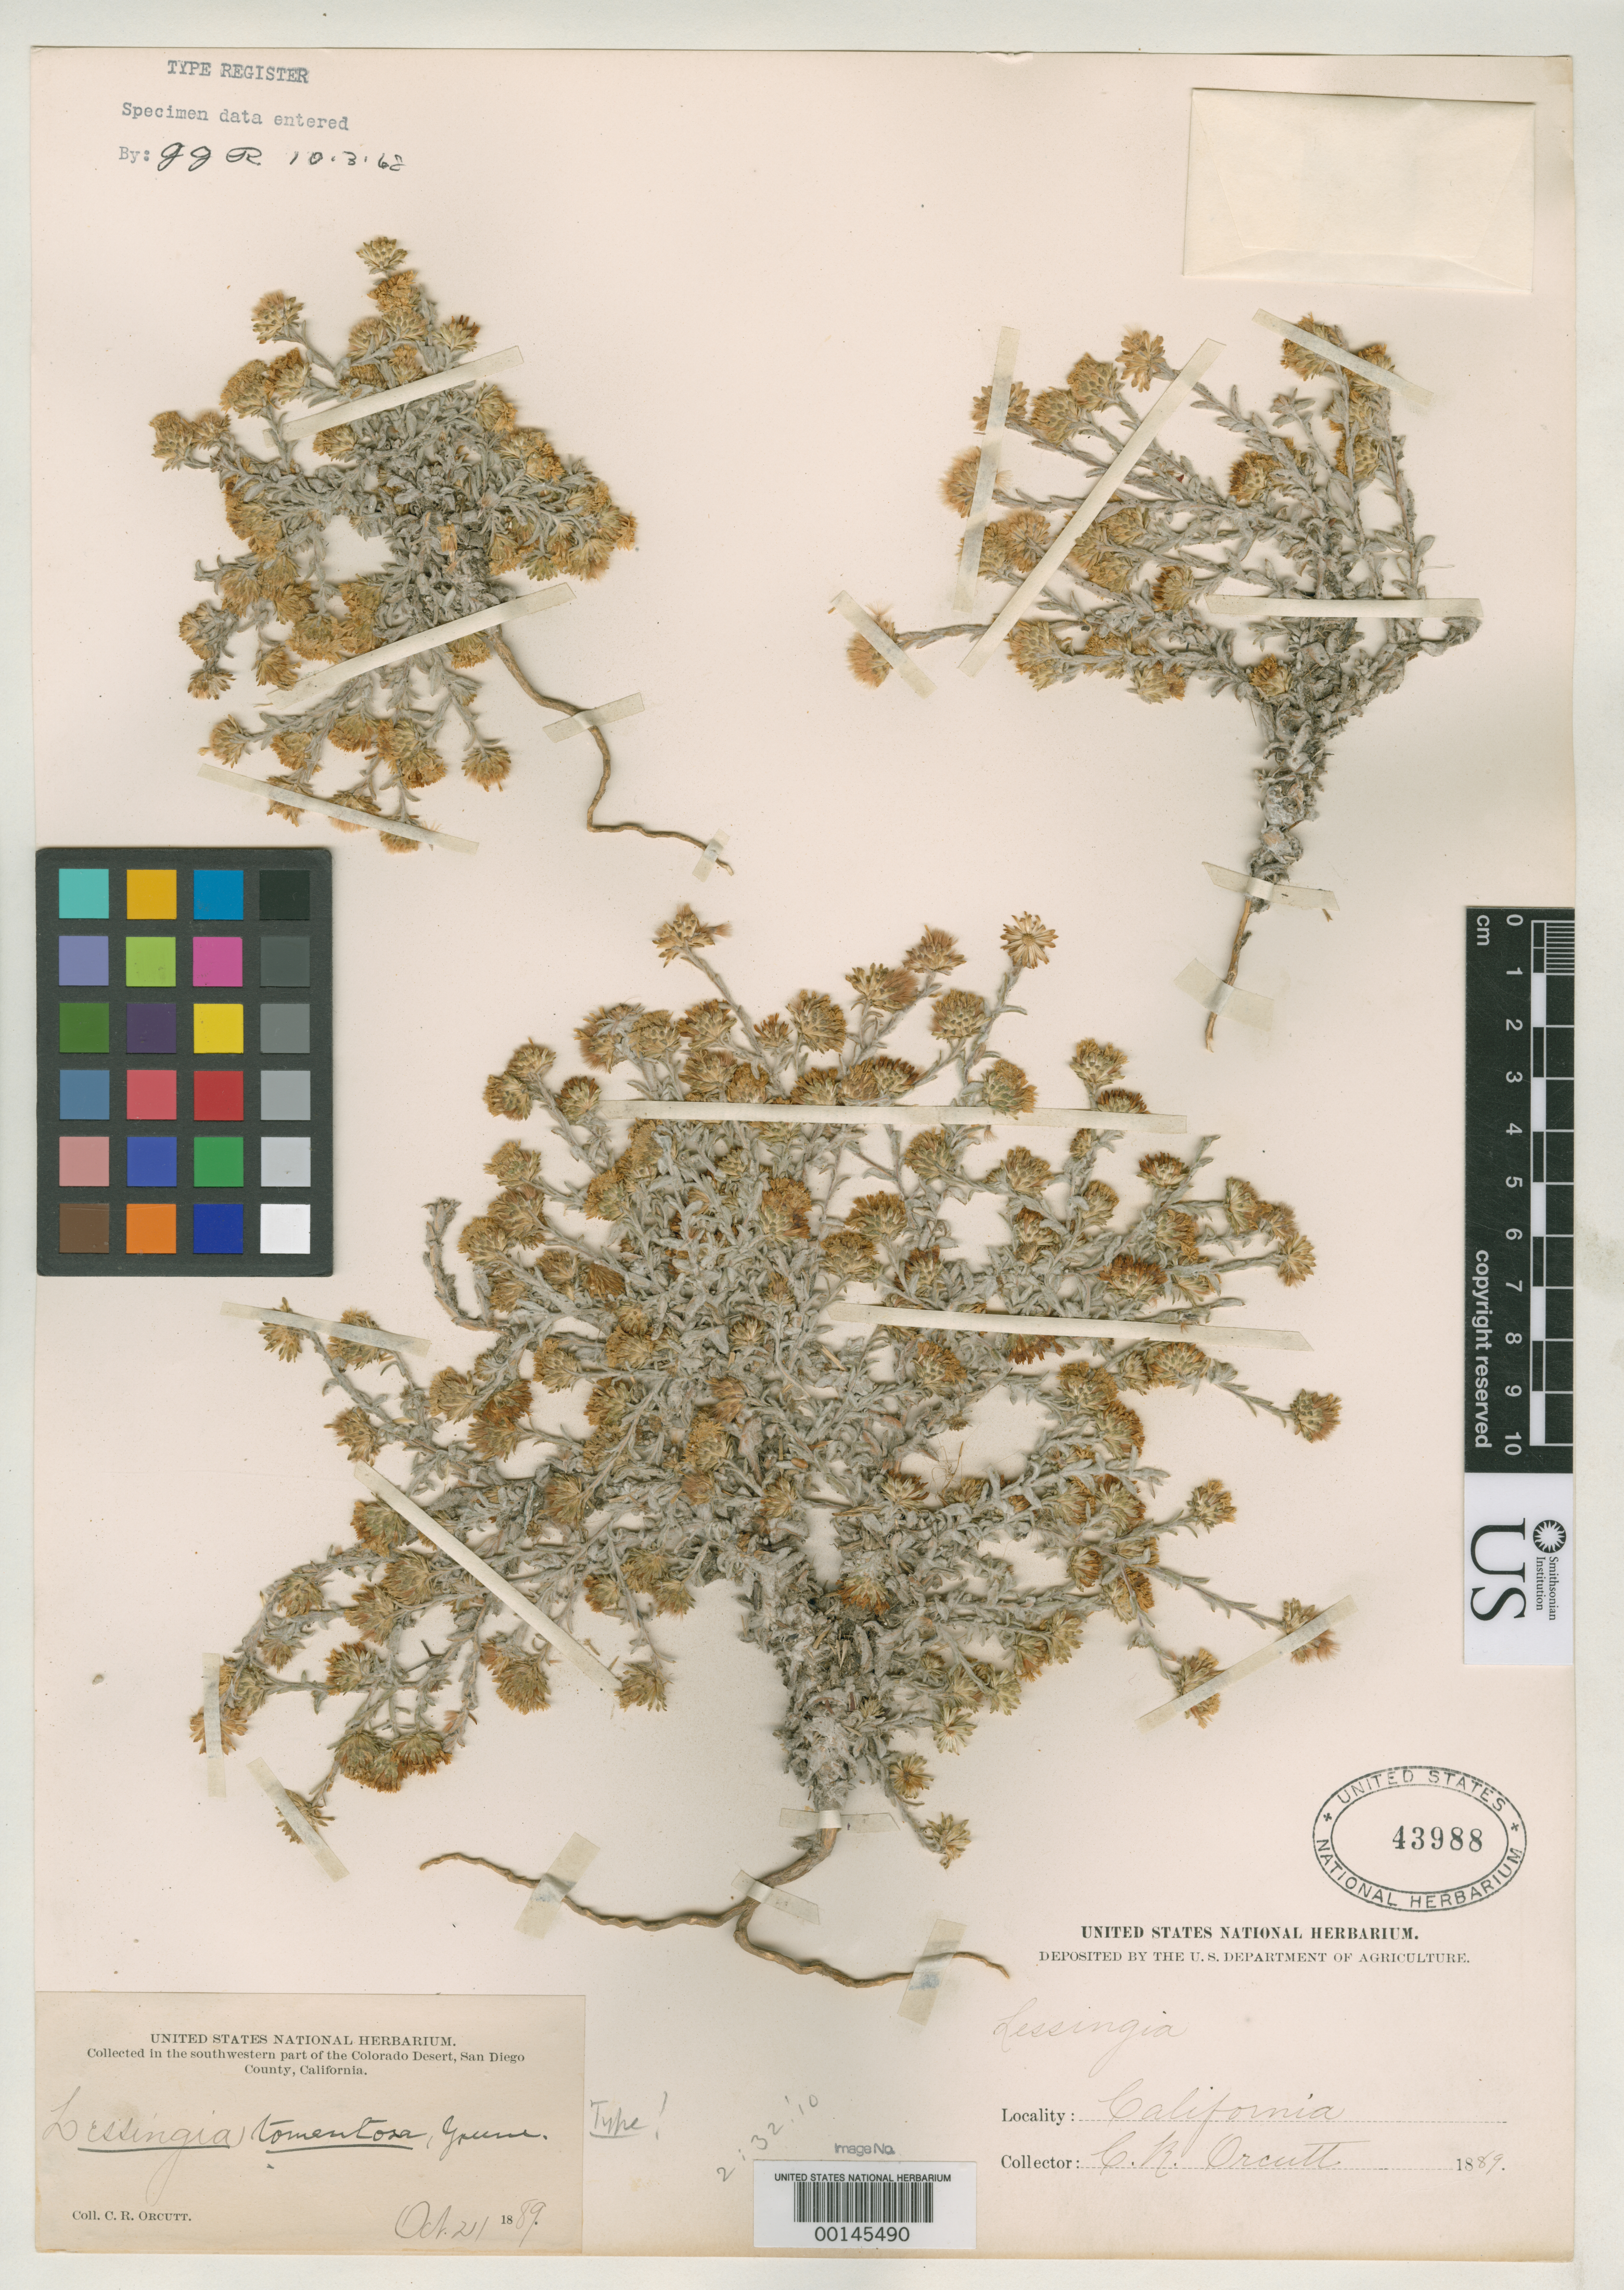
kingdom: Plantae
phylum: Tracheophyta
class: Magnoliopsida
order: Asterales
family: Asteraceae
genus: Lessingia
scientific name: Lessingia tomentosa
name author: Greene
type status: Isotype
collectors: C. R. Orcutt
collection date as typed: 21 Oct 1889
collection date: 1889-10-21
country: United States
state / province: California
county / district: San Diego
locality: Colorado Desert.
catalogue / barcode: US 43988